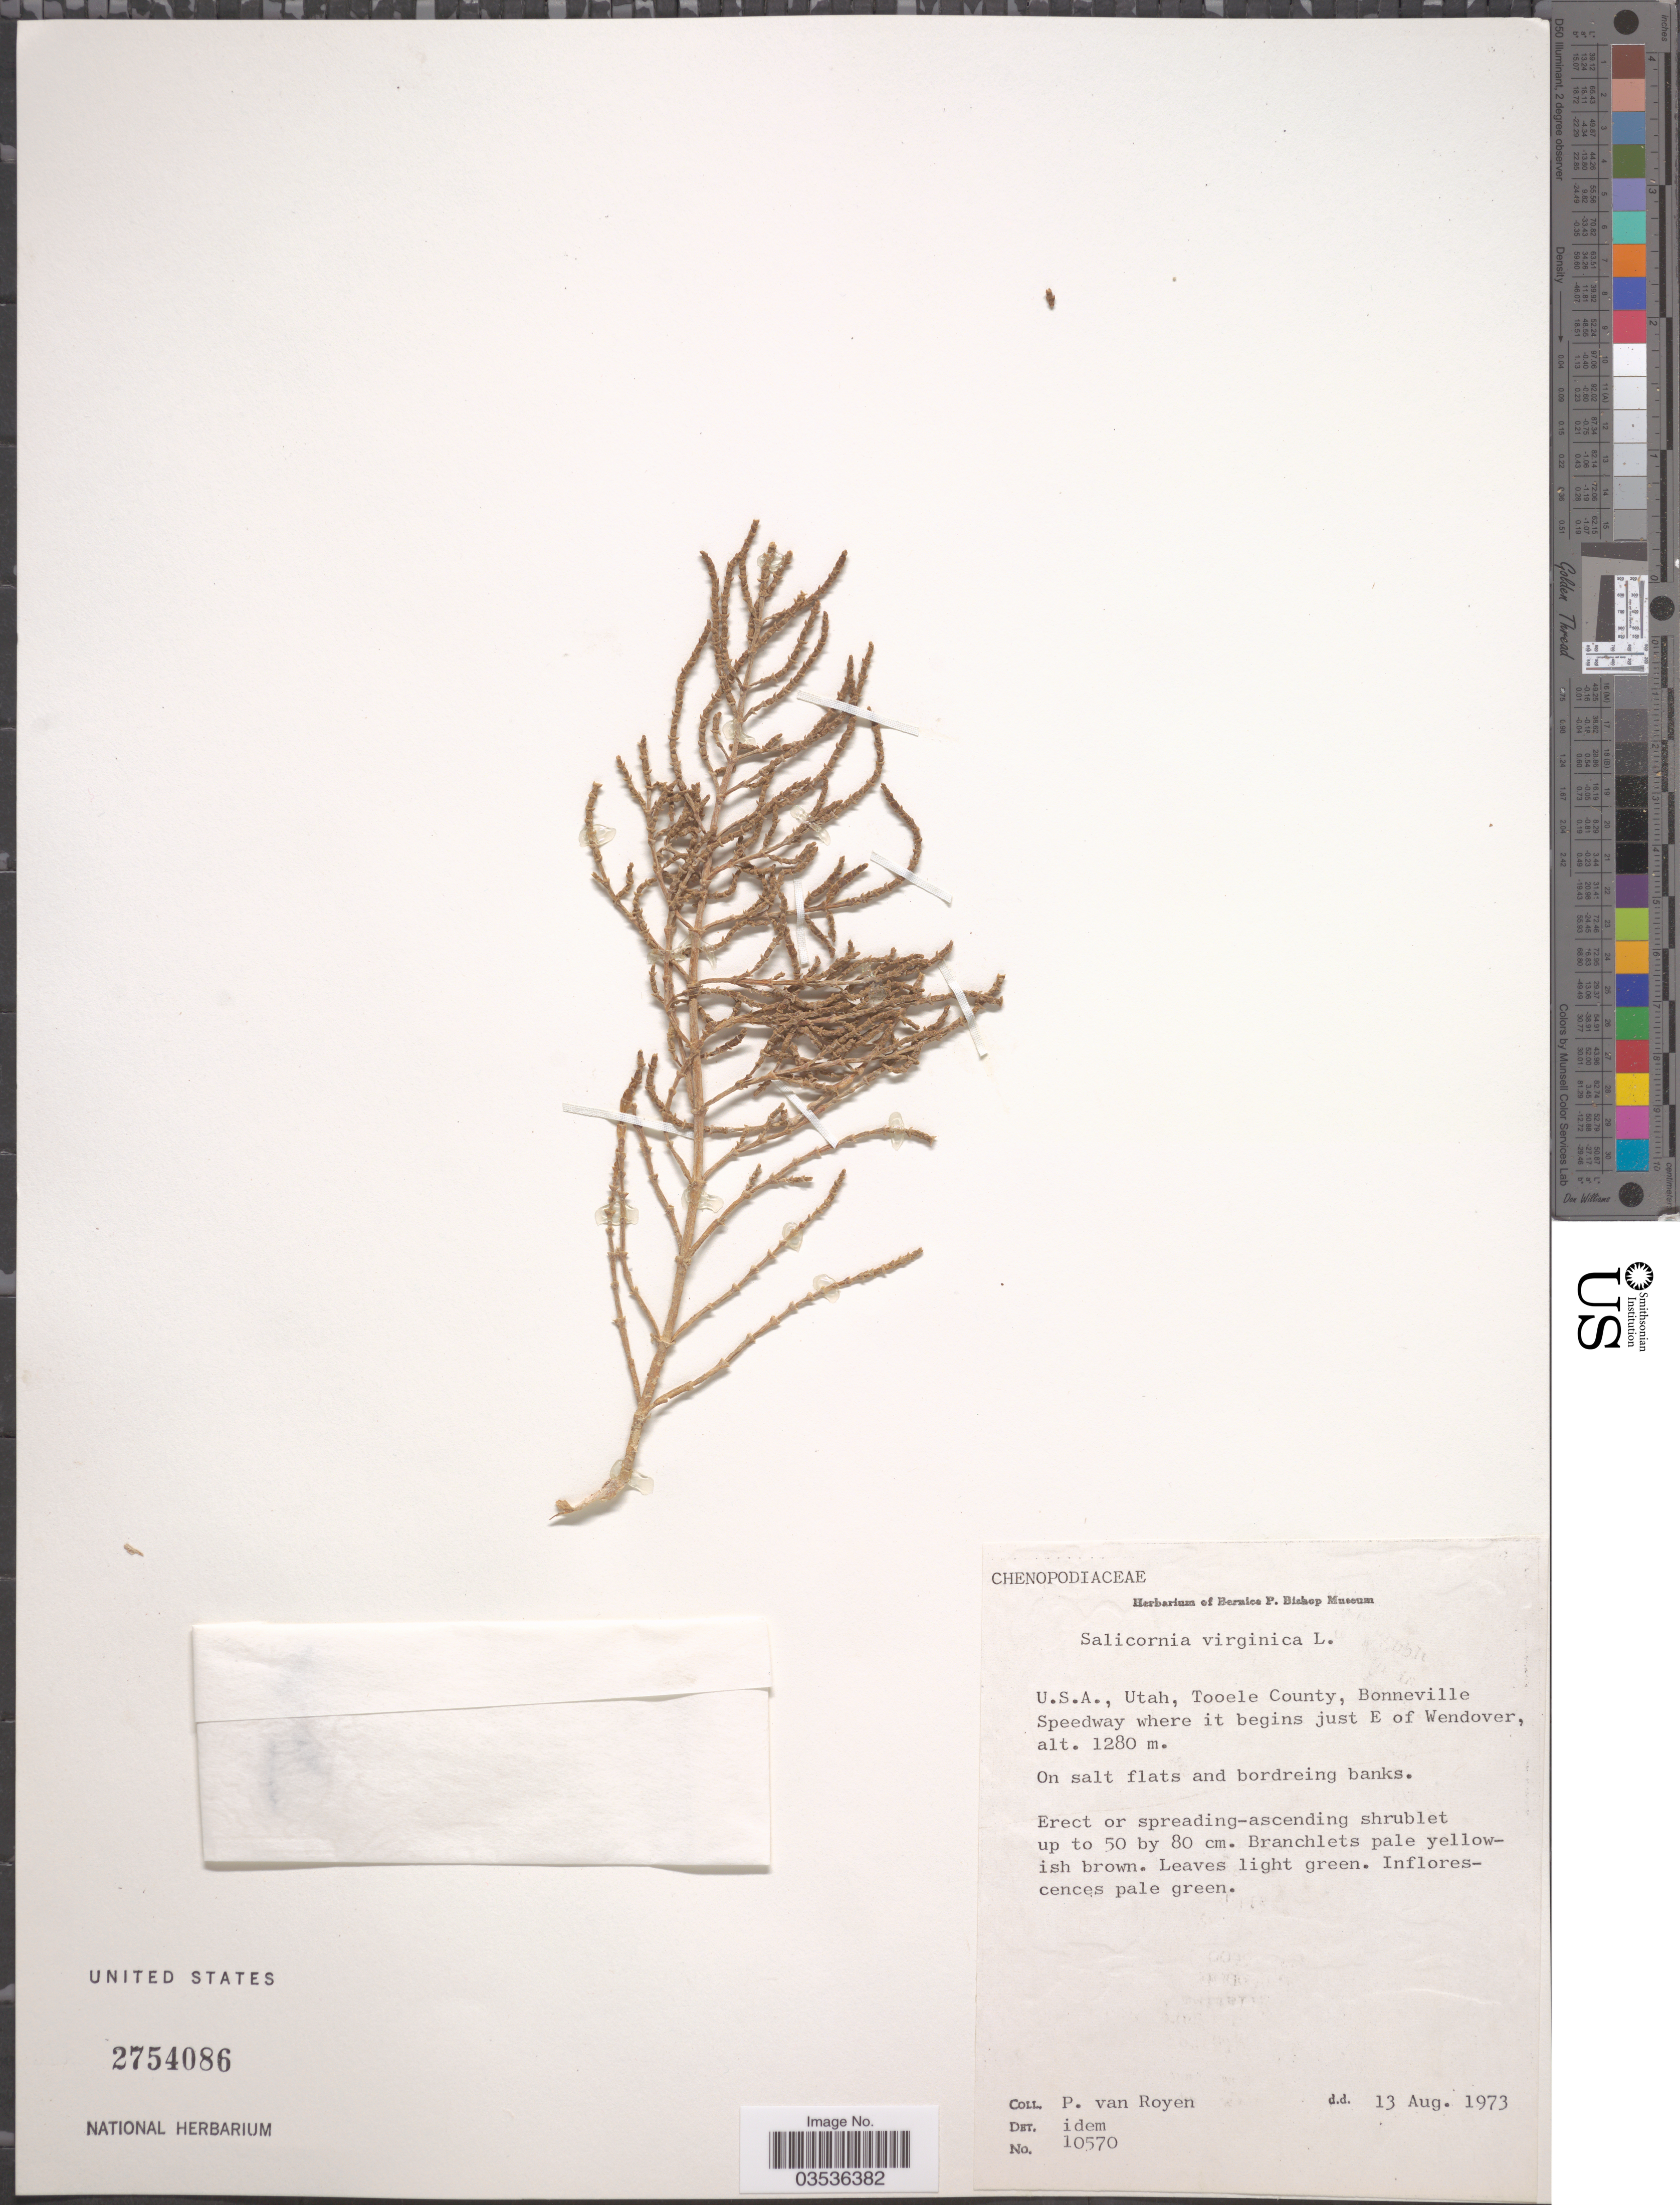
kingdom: Plantae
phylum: Tracheophyta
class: Magnoliopsida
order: Caryophyllales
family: Amaranthaceae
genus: Salicornia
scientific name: Salicornia rubra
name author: A. Nelson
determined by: Strong, Mark T., (BOT), Smithsonian Institution - National Museum of Natural History (UNITED STATES)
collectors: P. van Royen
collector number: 10570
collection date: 1973-08-13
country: United States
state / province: Utah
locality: Tooele County, Bonneville Speedway where it begins just E of Wendover.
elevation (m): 1280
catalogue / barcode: US 2754086